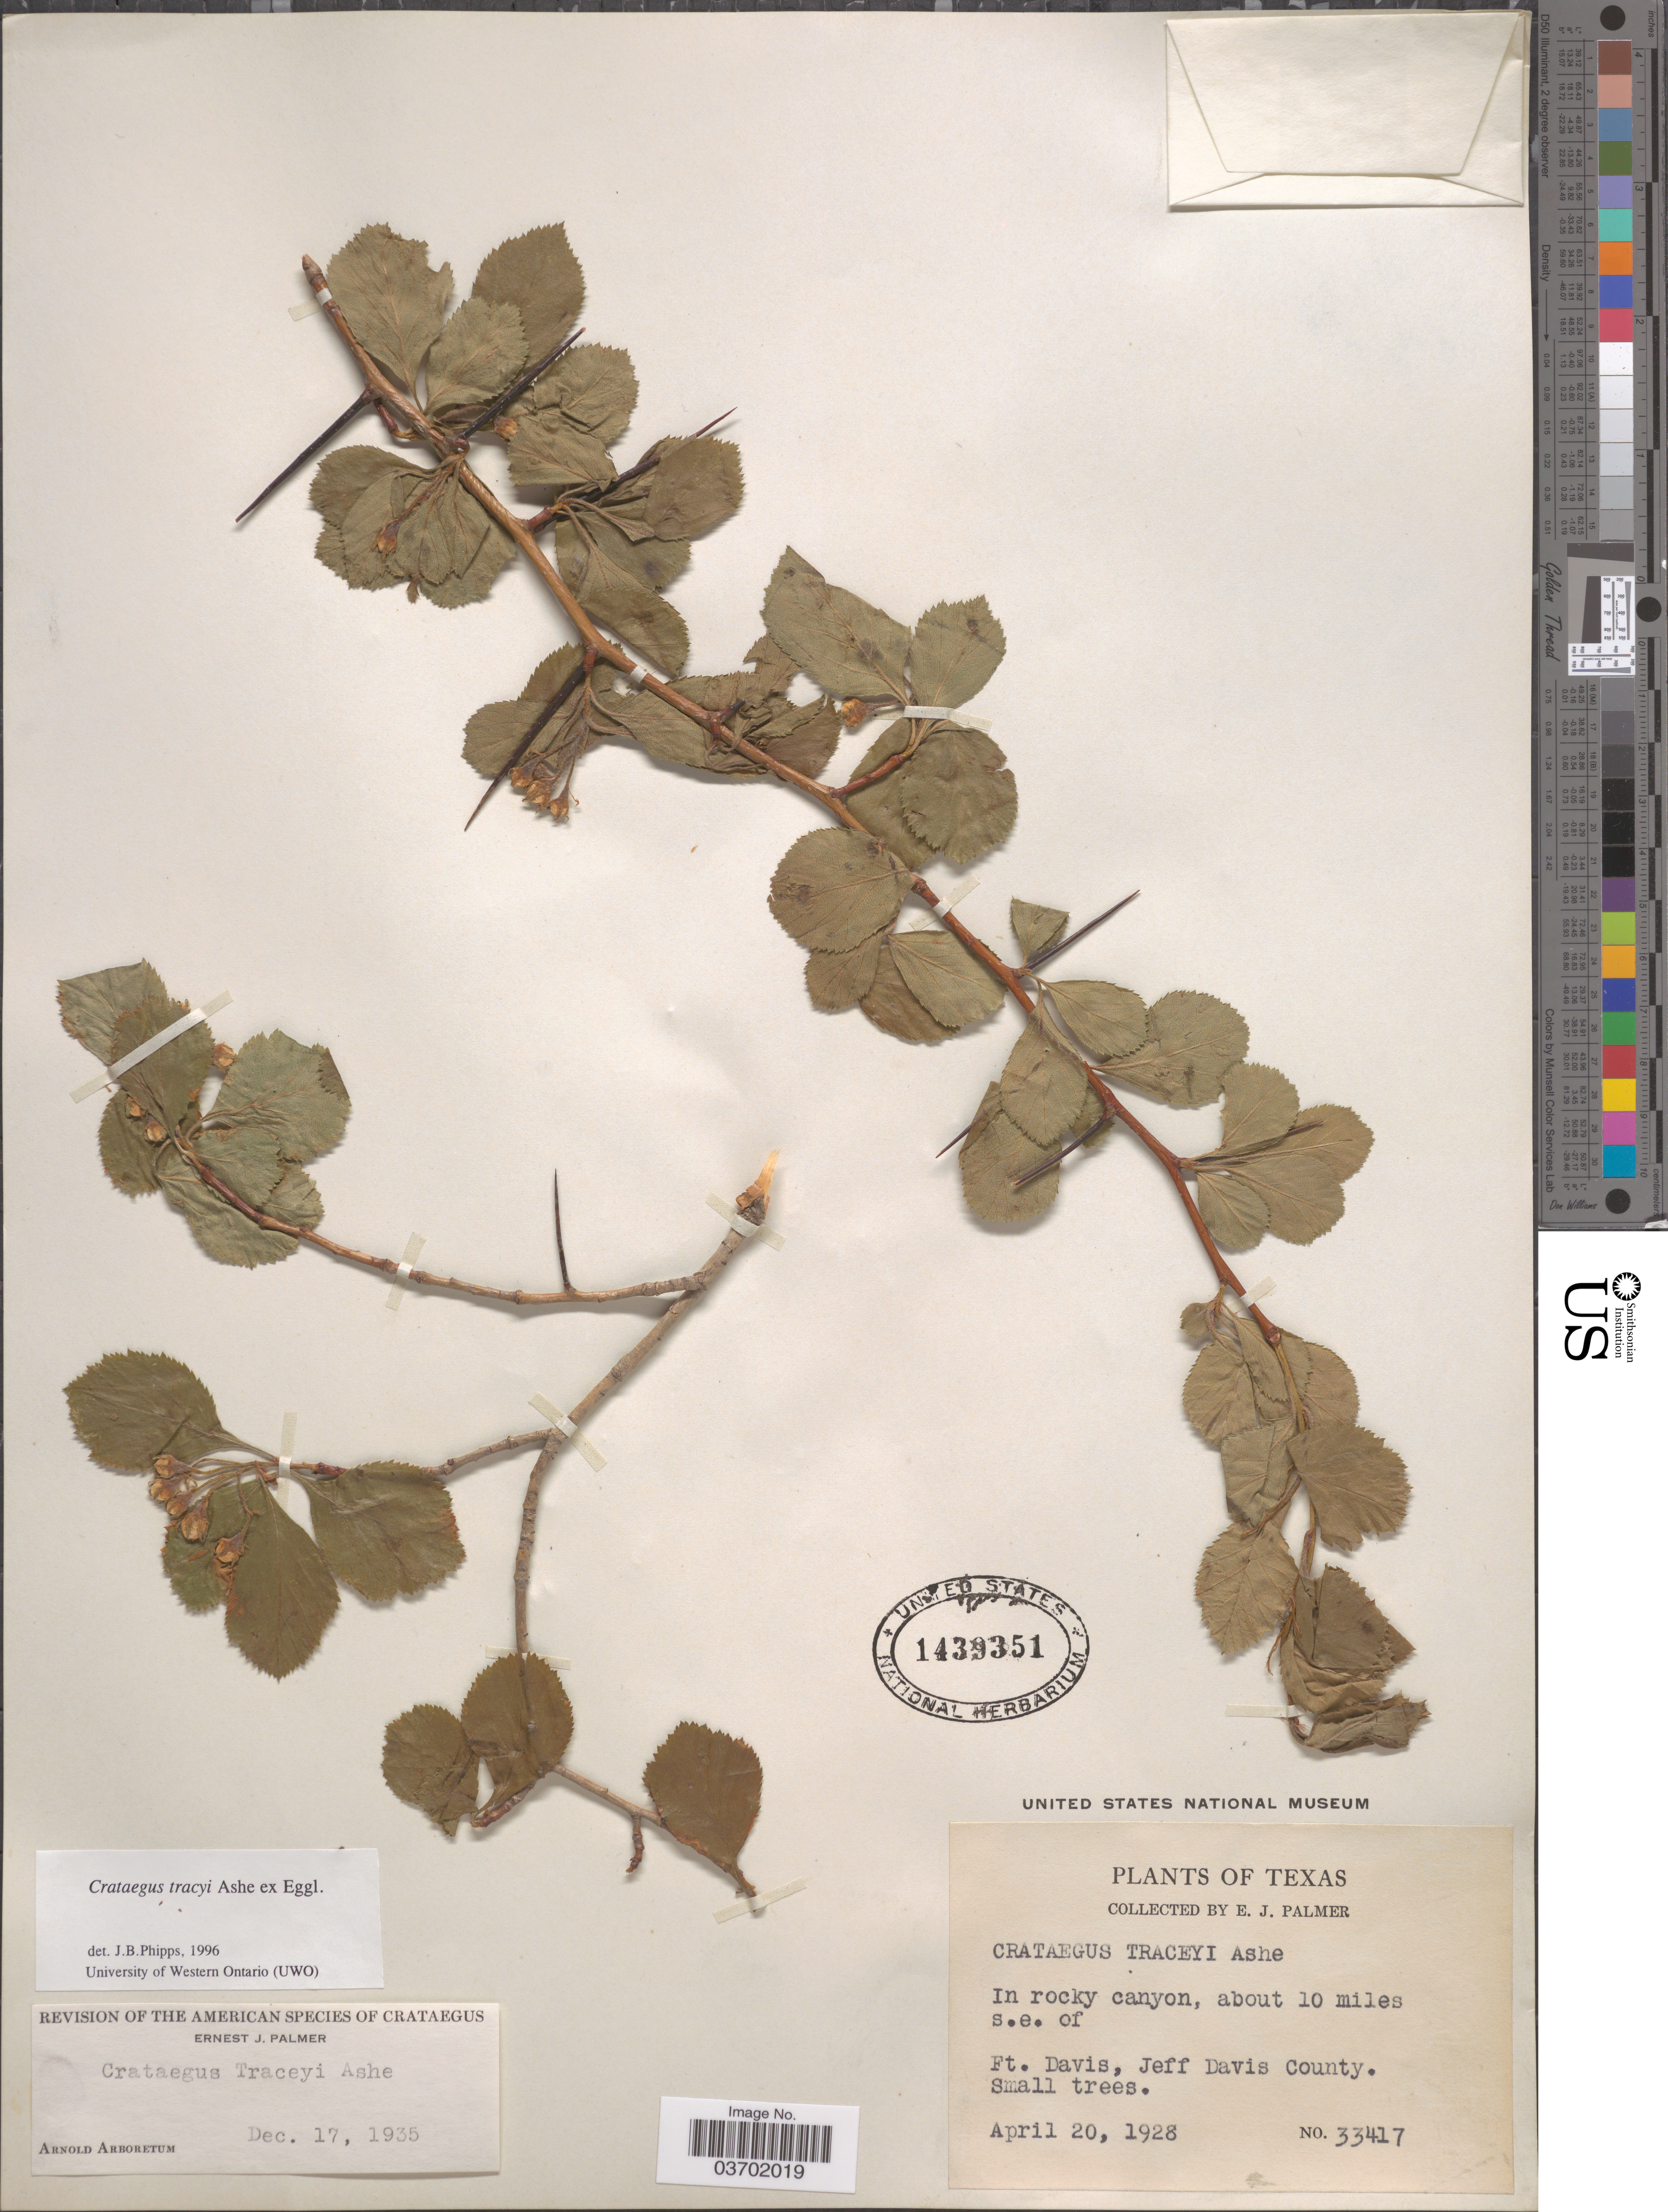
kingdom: Plantae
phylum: Tracheophyta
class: Magnoliopsida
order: Rosales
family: Rosaceae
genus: Crataegus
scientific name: Crataegus tracyi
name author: Ashe ex Eggl.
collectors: E. J. Palmer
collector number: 33417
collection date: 1928-04-20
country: United States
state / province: Texas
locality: In rocky canyon, about 10 miles s.e. of Ft. Davis, Jeff Davis County.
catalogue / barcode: US 1439351